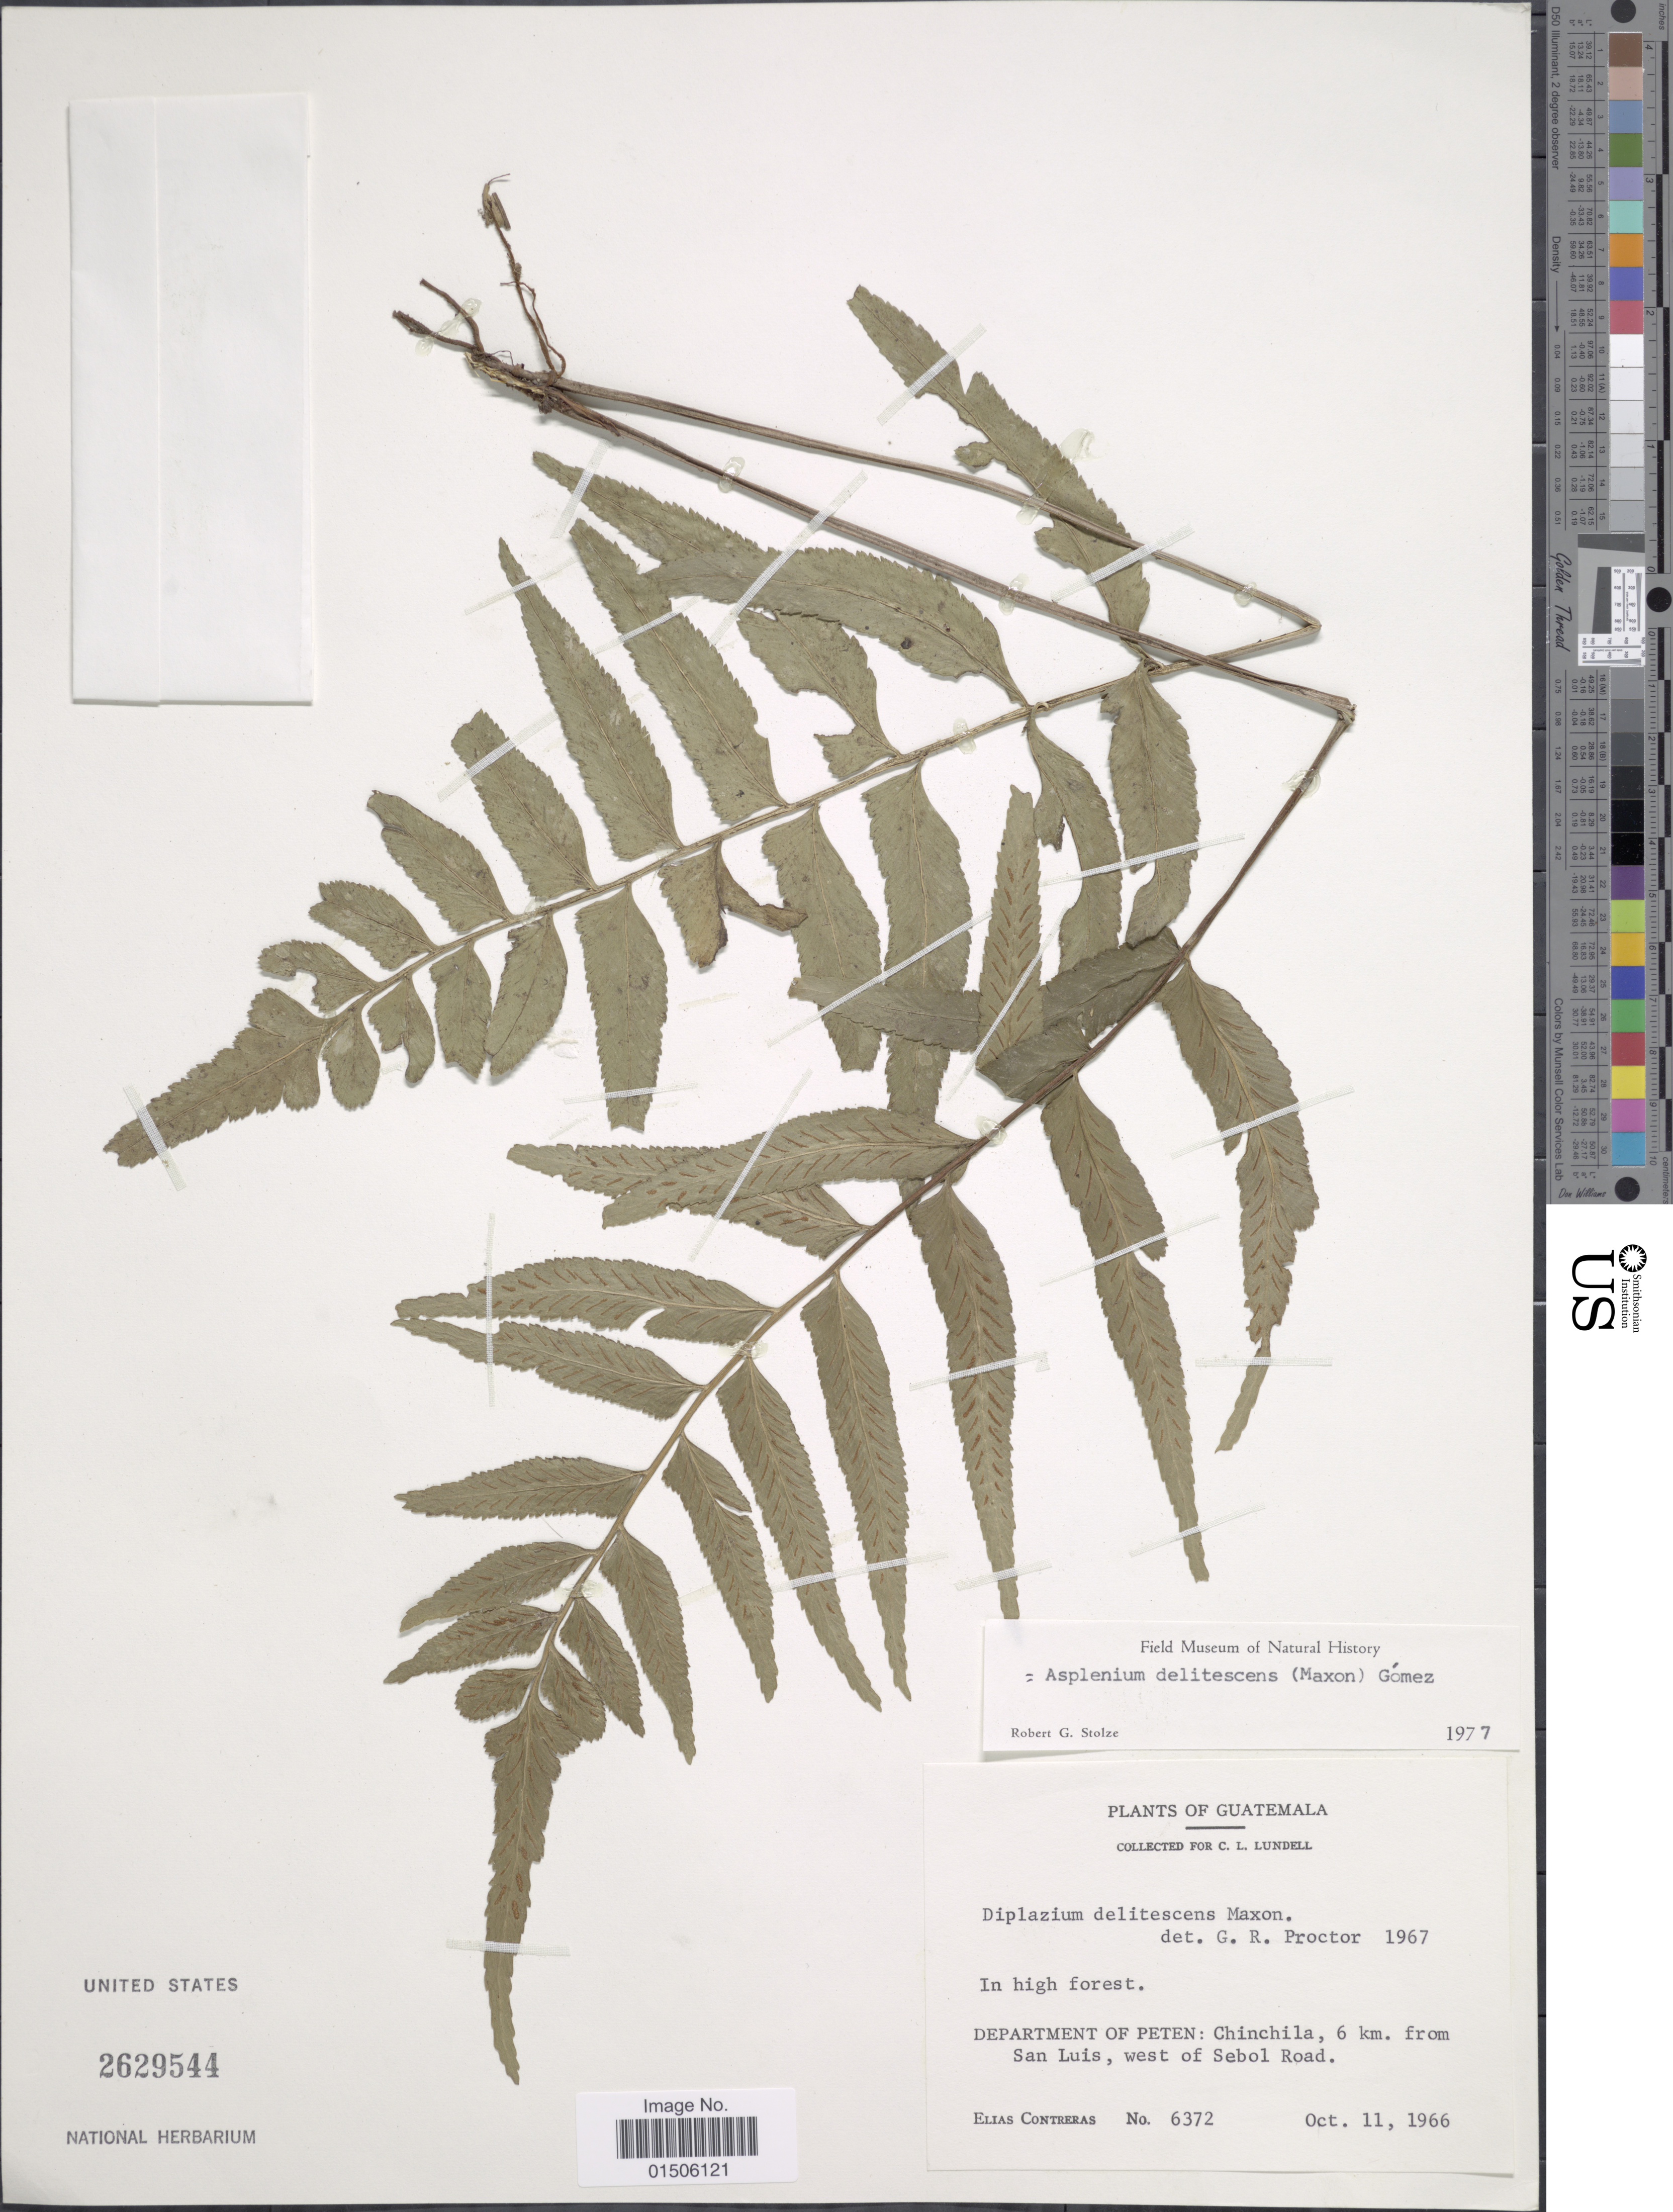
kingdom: Plantae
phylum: Tracheophyta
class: Polypodiopsida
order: Polypodiales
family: Aspleniaceae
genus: Asplenium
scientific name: Asplenium delitescens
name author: (Maxon) L.D. Gómez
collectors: E. Contreras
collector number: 6372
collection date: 1966-10-11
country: Guatemala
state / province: El Petén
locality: Department of Peten: Chinchila, 6 km. from San Luis, west of Sebol Road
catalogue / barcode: US 2629544